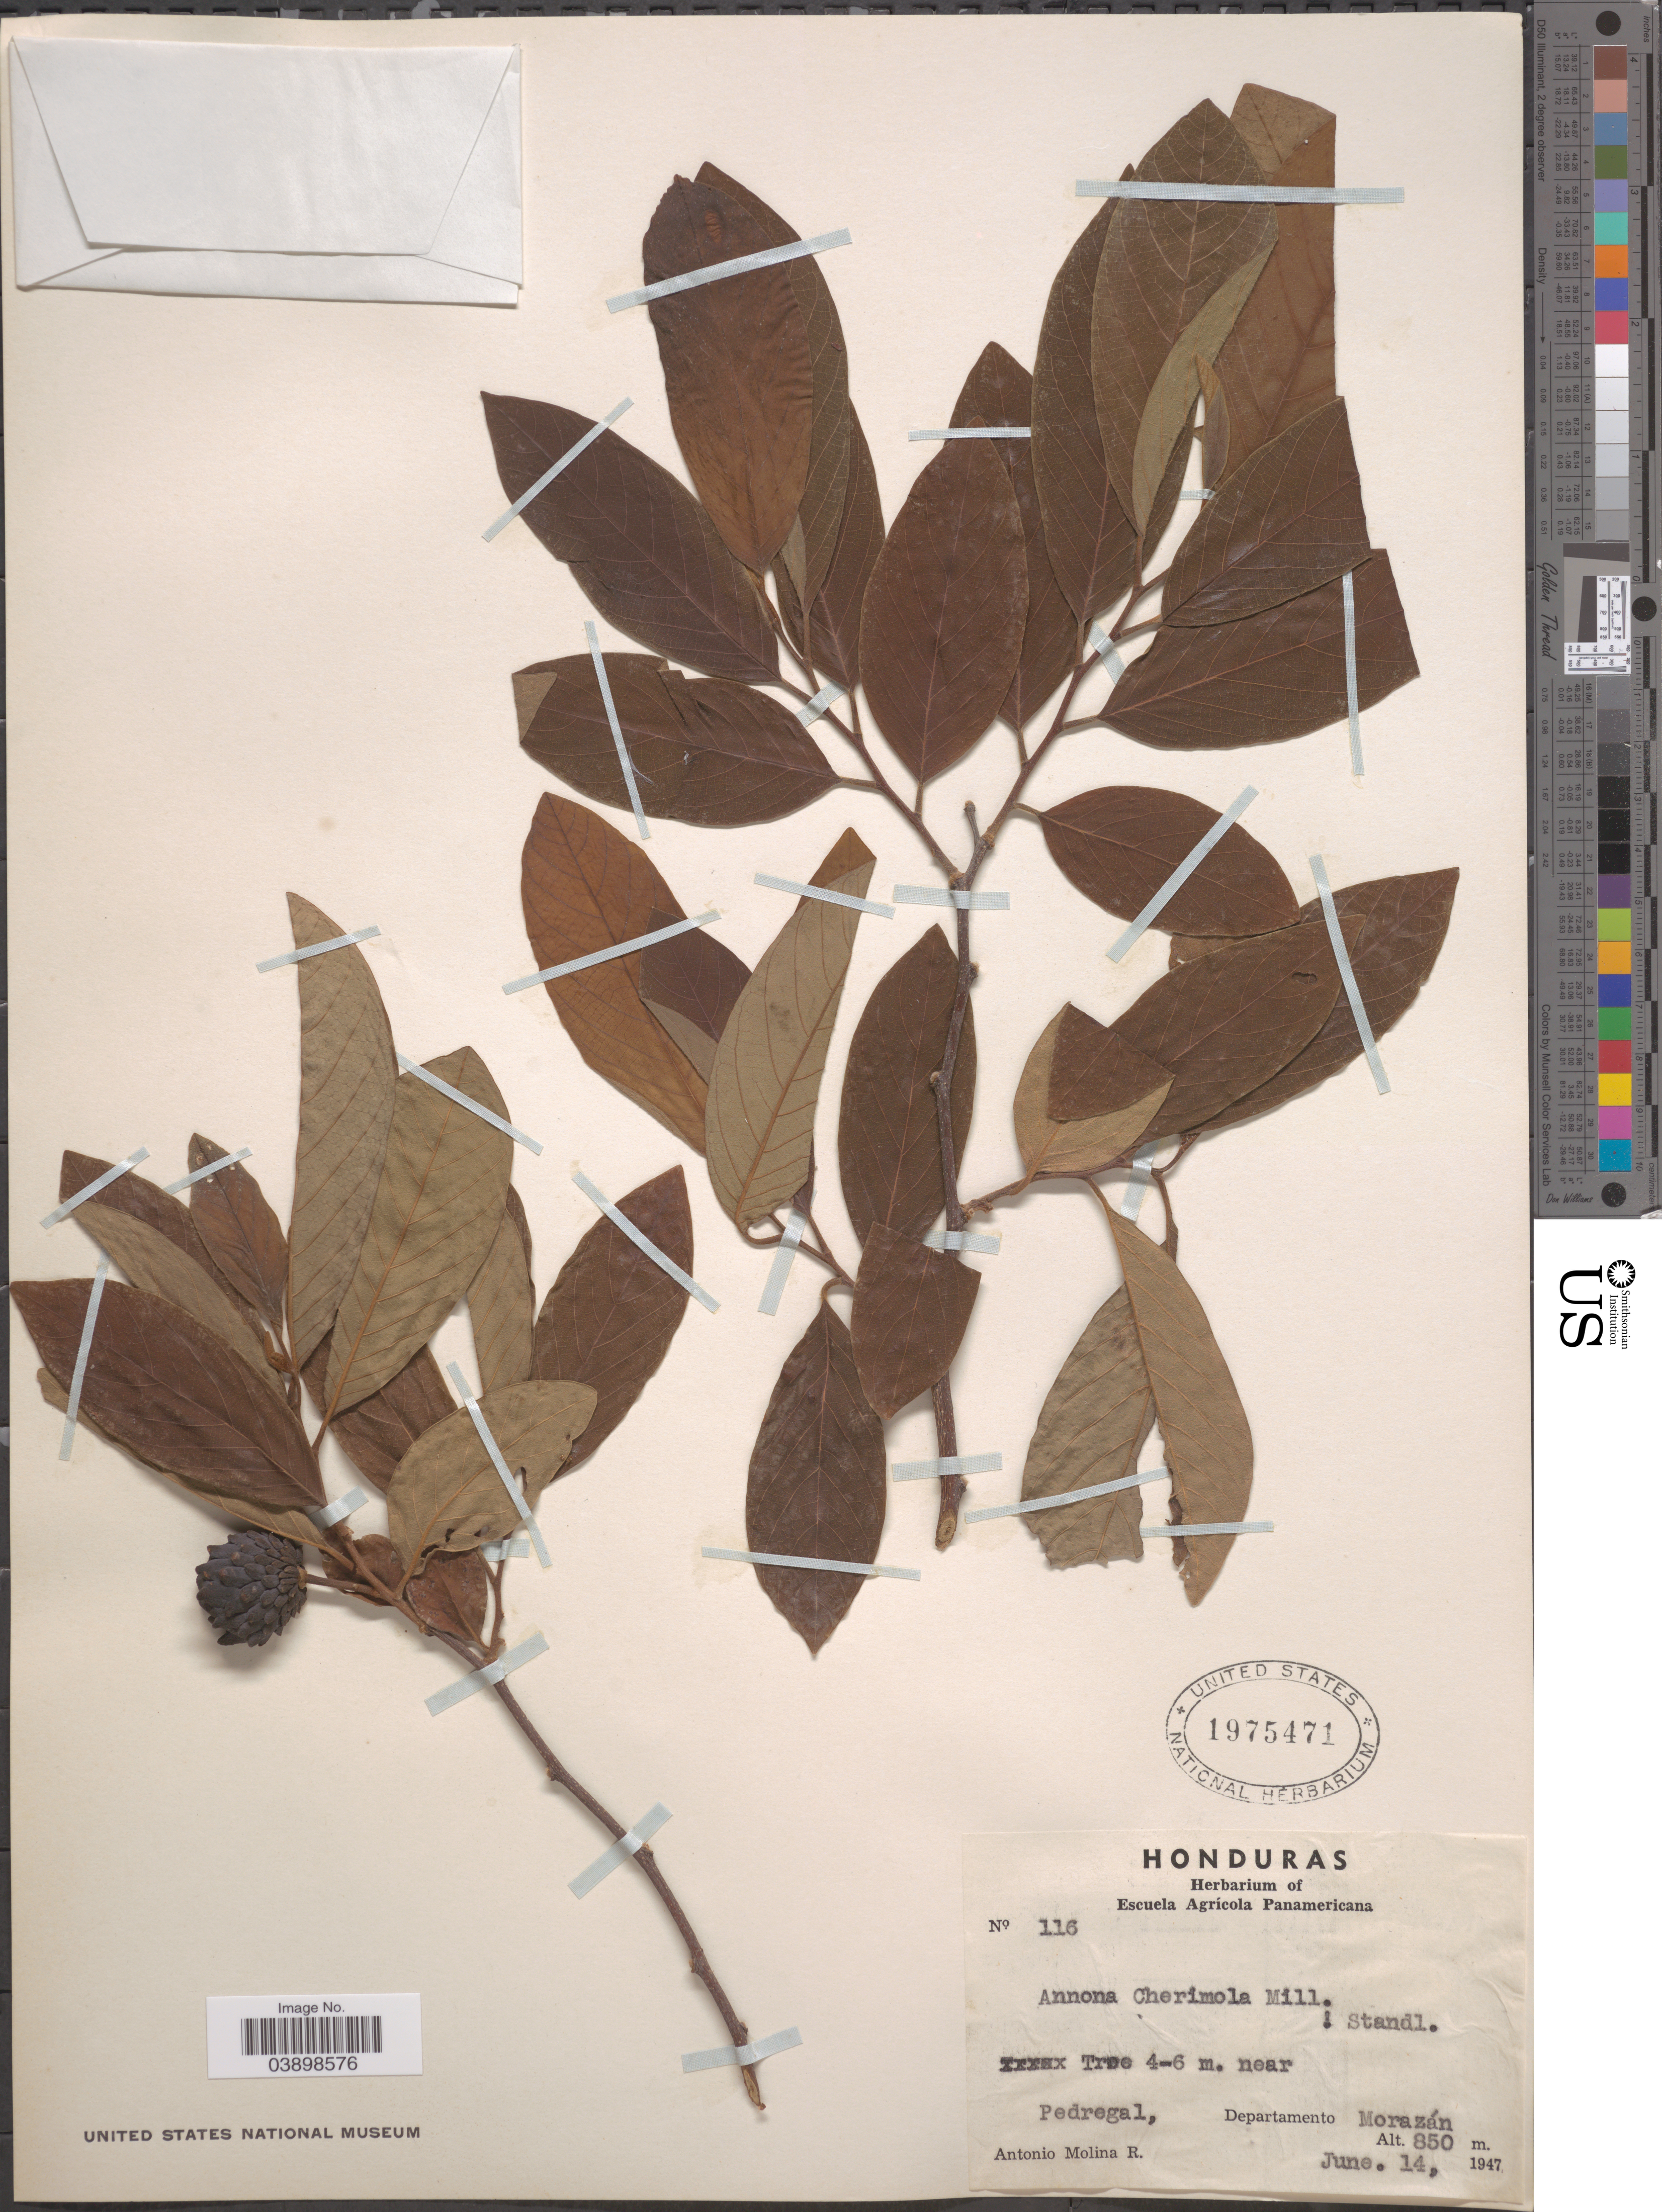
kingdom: Plantae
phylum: Tracheophyta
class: Magnoliopsida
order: Magnoliales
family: Annonaceae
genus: Annona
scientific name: Annona cherimola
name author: Mill.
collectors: A. Molina R.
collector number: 116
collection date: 1947-06-14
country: Honduras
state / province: Fco. Morazán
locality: Pedragel, Departamento Morazán.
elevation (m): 850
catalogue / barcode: US 1975471